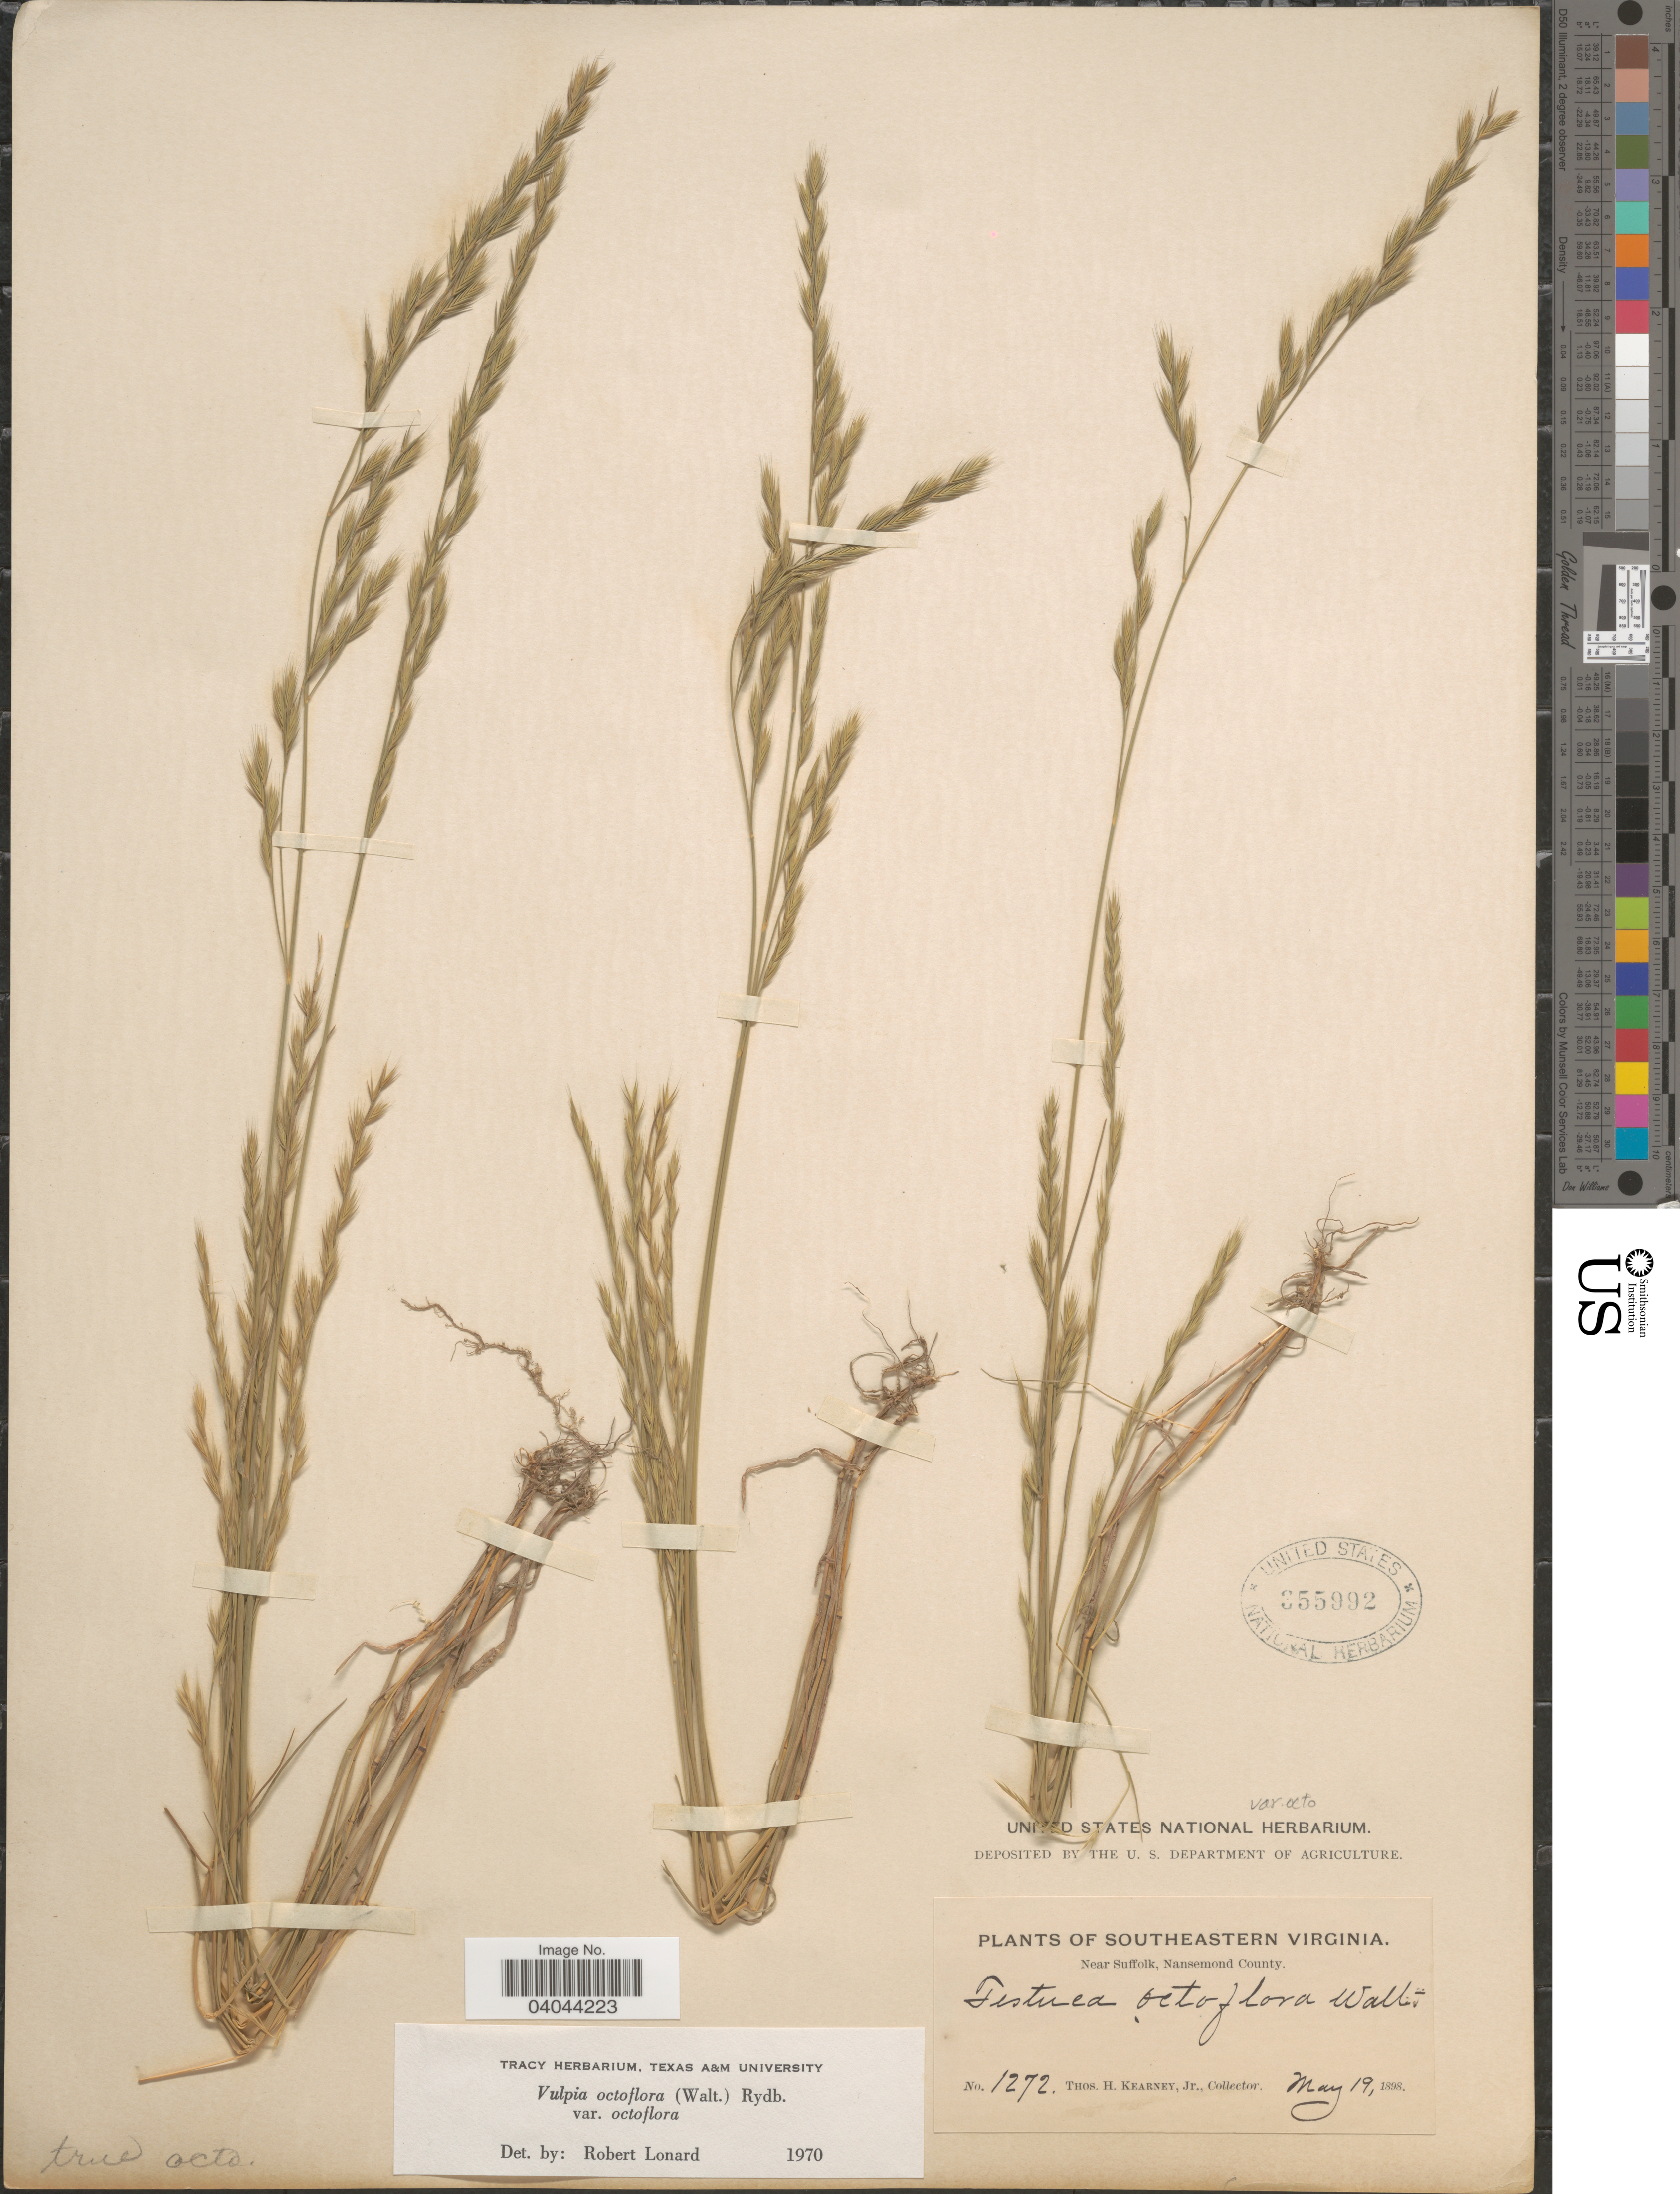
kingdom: Plantae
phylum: Tracheophyta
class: Liliopsida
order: Poales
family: Poaceae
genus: Festuca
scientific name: Festuca octoflora var. octoflora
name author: Walter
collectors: T. H. Kearney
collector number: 1272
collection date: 1898-05-19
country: United States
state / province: Virginia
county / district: City of Suffolk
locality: Southeastern Virginia. Near Suffolk, Nansemond County.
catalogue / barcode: US 355992